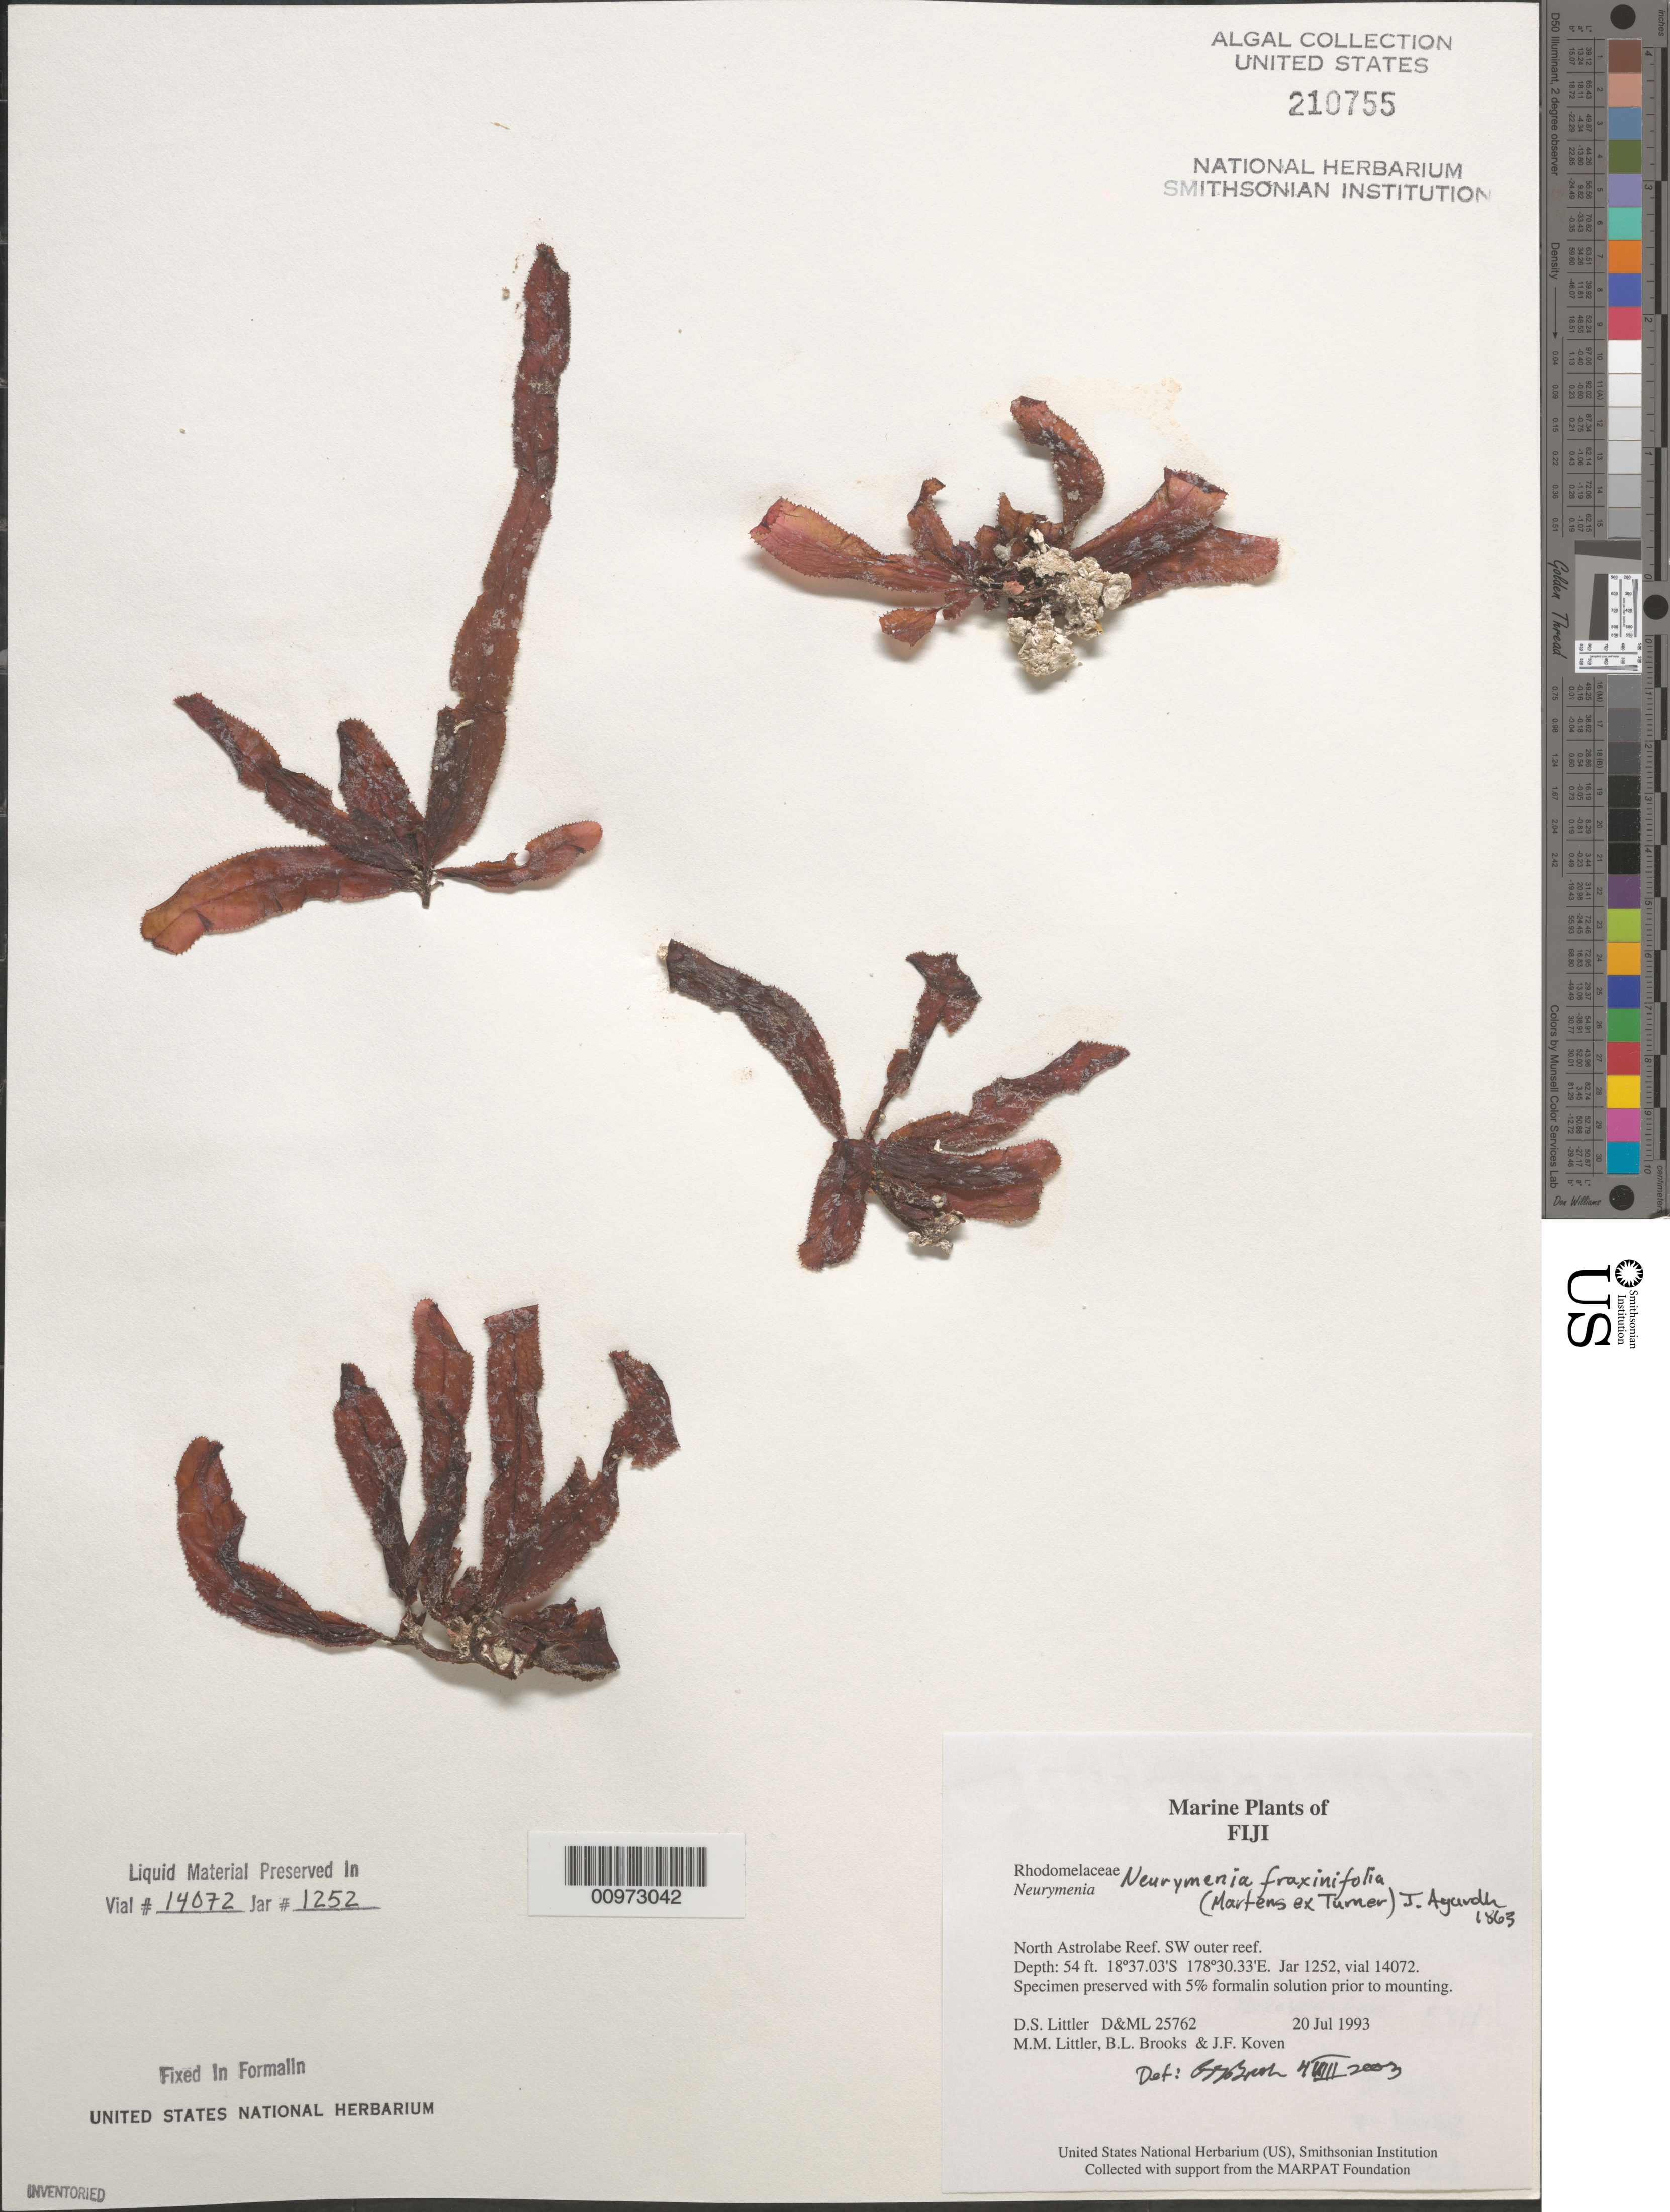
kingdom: Plantae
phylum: Rhodophyta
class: Florideophyceae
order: Ceramiales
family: Rhodomelaceae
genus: Neurymenia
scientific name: Neurymenia fraxinifolia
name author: (Mert. ex Turner) J. Agardh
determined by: Brooks, B. L., (BOT), Smithsonian Institution - National Museum of Natural History (UNITED STATES)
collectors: D. S. Littler, M. M. Littler, B. Brooks & J. Koven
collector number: D&ML 25762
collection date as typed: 20 Jul 1993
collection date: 1993-07-20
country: Fiji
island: North Astrolabe Reef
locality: North Astrolabe Reef, southwest outer reef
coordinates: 18 37.03'S, 178 30.33'E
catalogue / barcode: US 210755